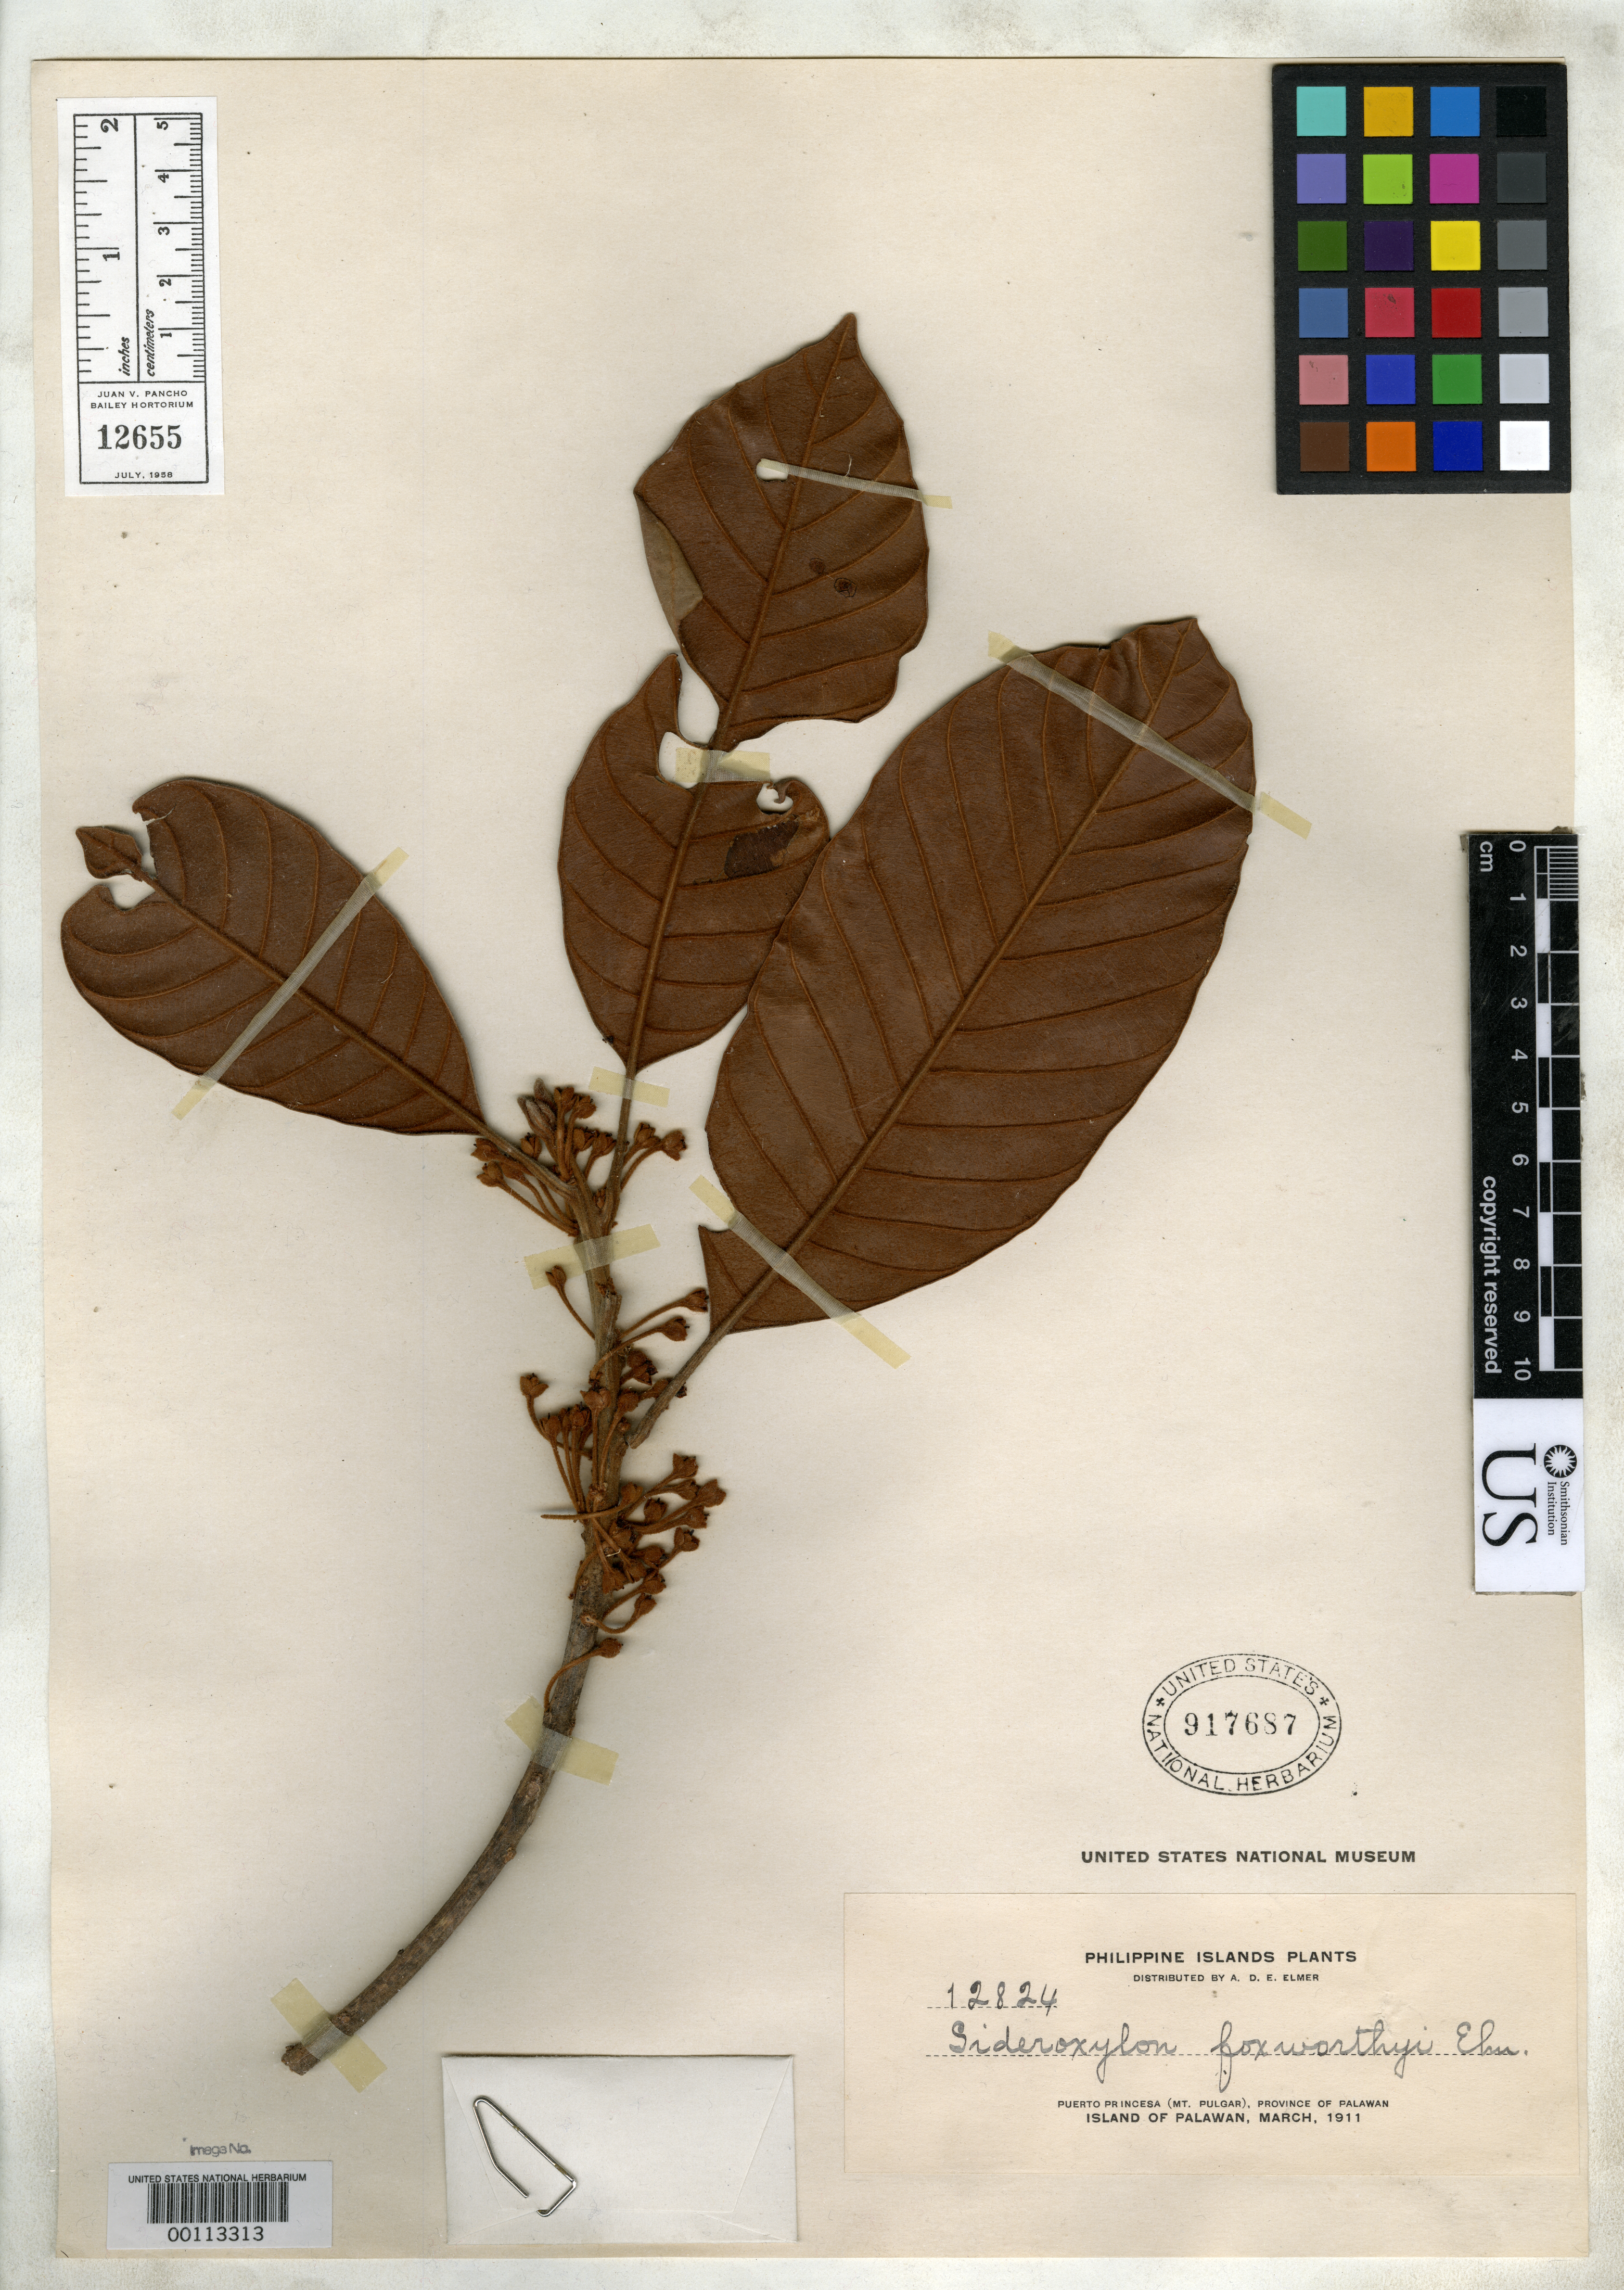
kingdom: Plantae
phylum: Tracheophyta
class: Magnoliopsida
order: Ericales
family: Sapotaceae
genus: Sideroxylon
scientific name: Sideroxylon foxworthyi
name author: Elmer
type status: Isotype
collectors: A. D. E. Elmer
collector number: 12824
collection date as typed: Mar 1911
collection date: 1911-03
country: Philippines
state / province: Mimaropa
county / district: Palawan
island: Palawan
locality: Puerto Princesa (Mt. Pulgar).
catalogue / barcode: US 917687